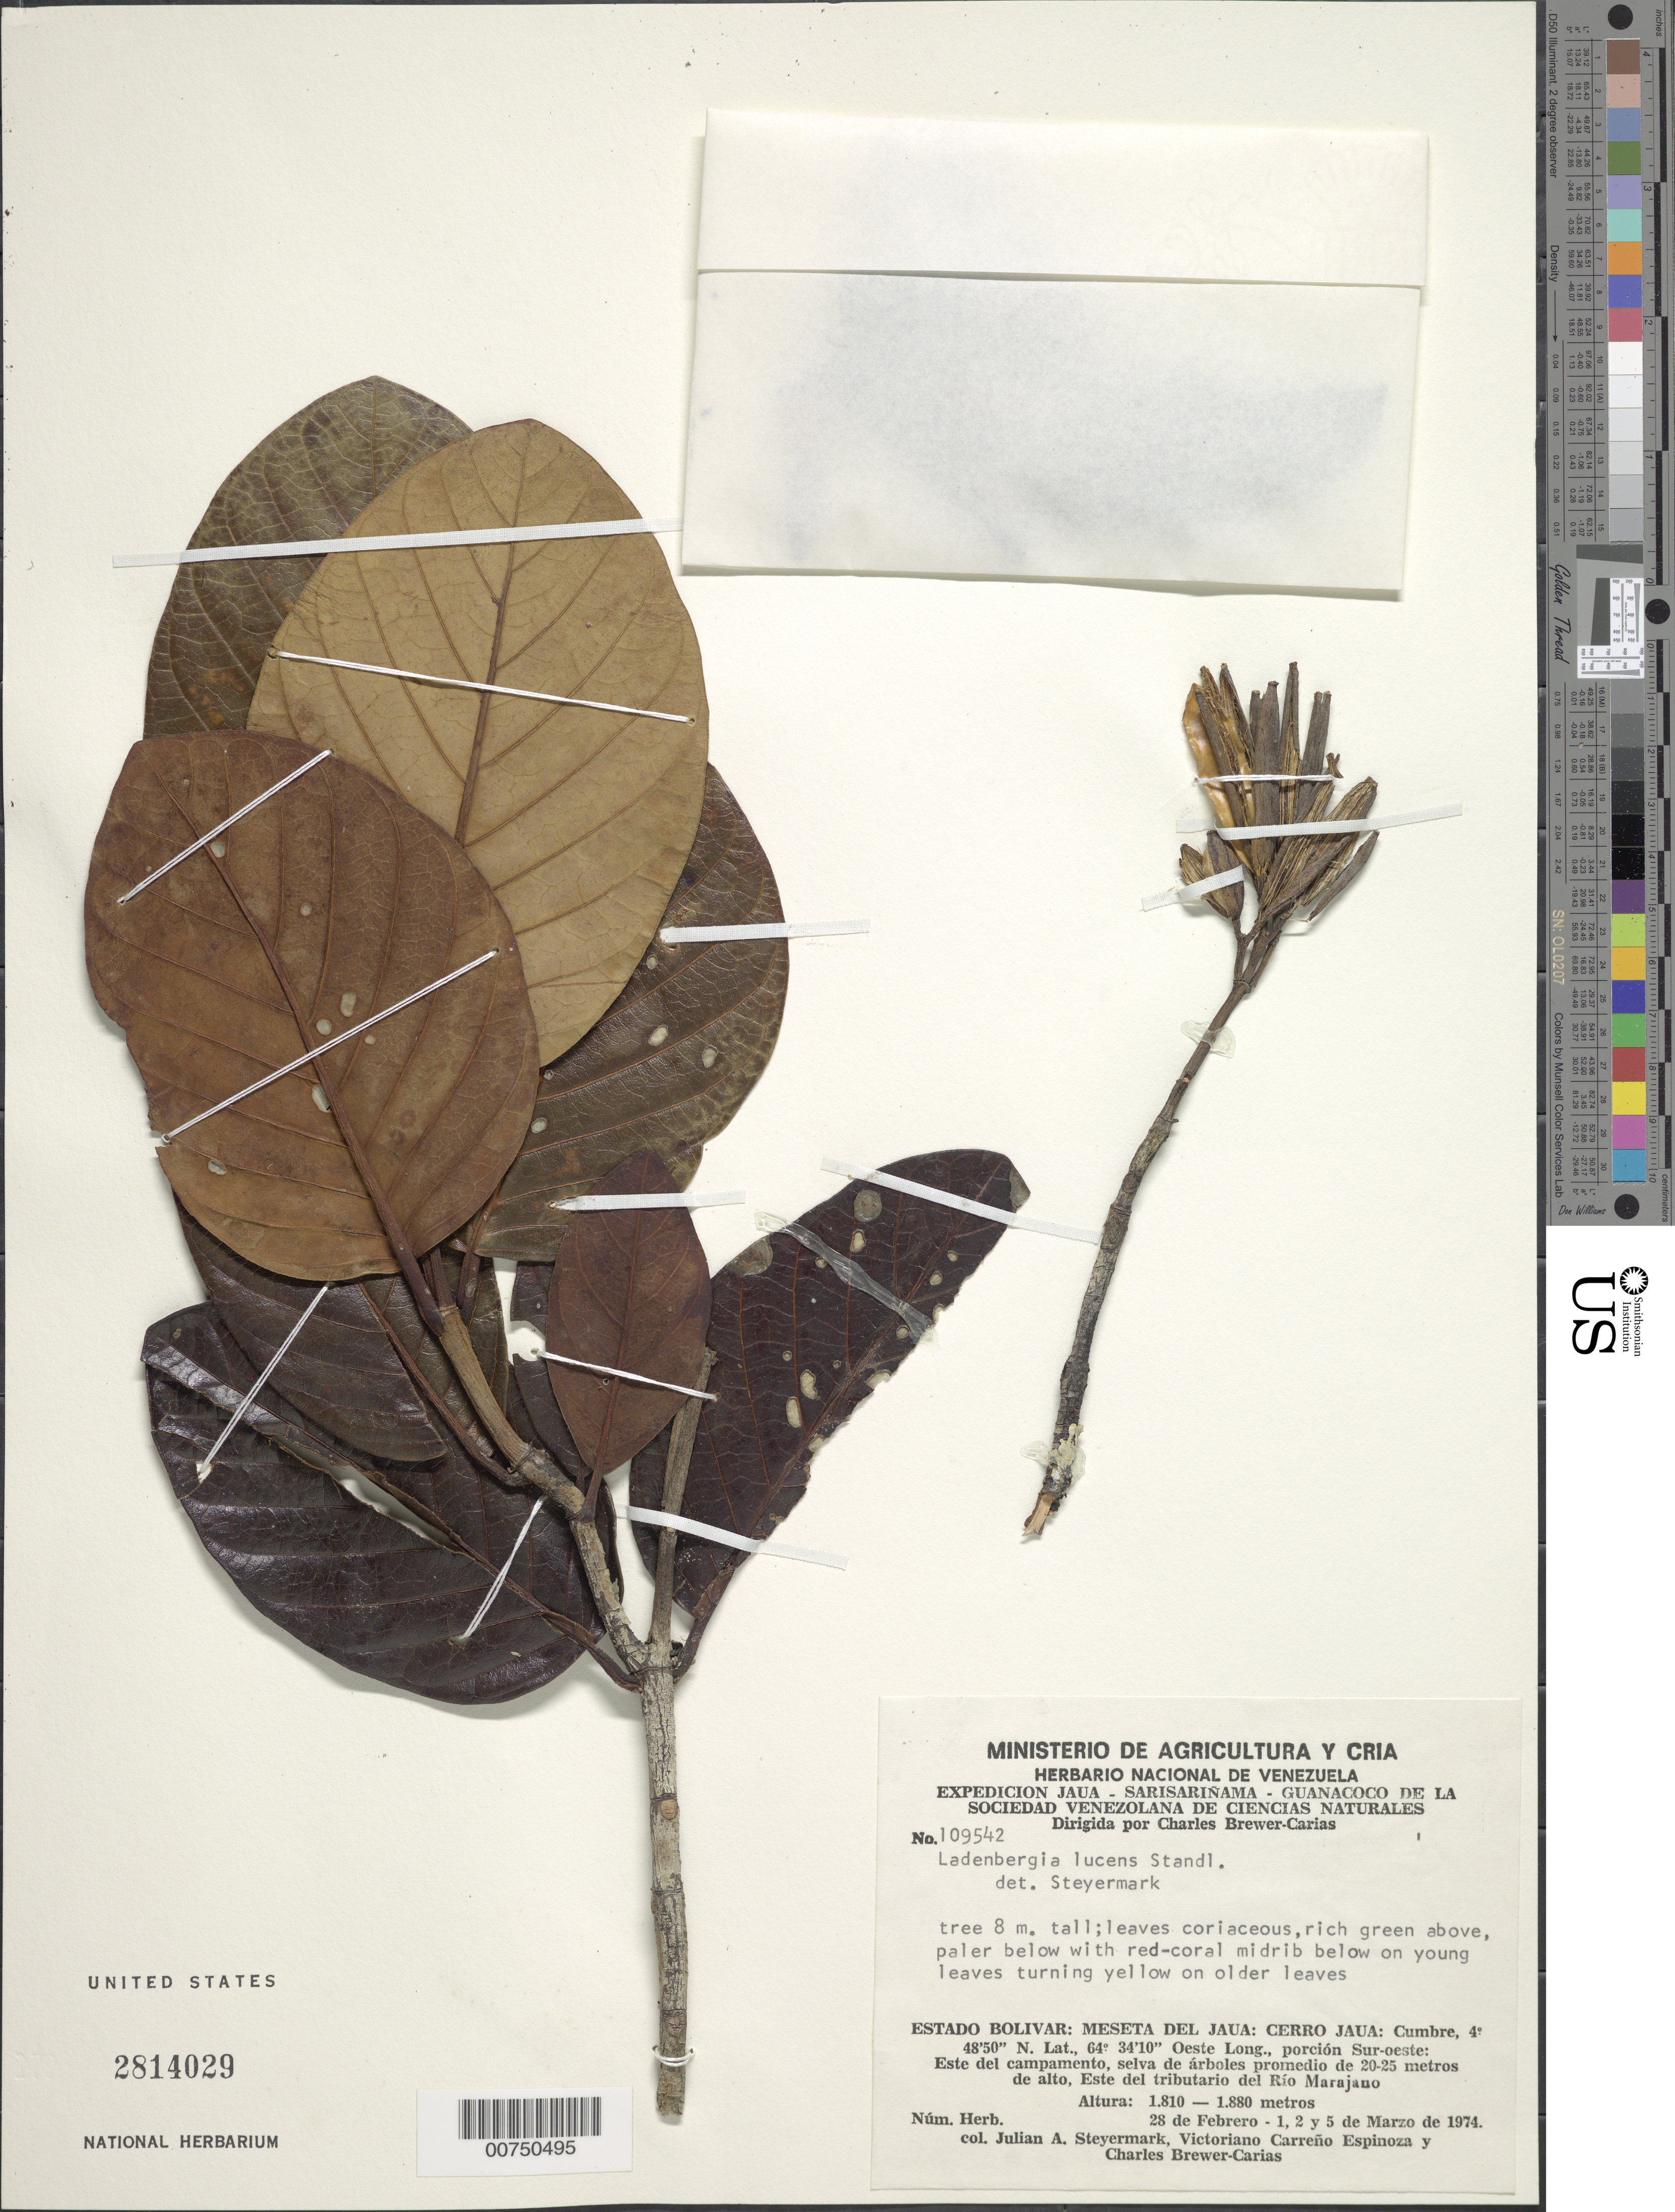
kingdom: Plantae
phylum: Tracheophyta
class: Magnoliopsida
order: Gentianales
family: Rubiaceae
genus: Ladenbergia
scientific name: Ladenbergia lucens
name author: Standl.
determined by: Steyermark, Julian A., (VEN)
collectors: J. Steyermark, V. Carreño E. & C. Brewer-Carias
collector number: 109542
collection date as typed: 28-Feb-74 to 5-Mar-74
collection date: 1974-02-28/1974-03-05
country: Venezuela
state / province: Bolívar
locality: Meseta del Jaua: Cerro Jaua, este del tributarío del Río Marajano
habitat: Selva de arboles promedio de 20-25m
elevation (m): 1810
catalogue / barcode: US 2814029